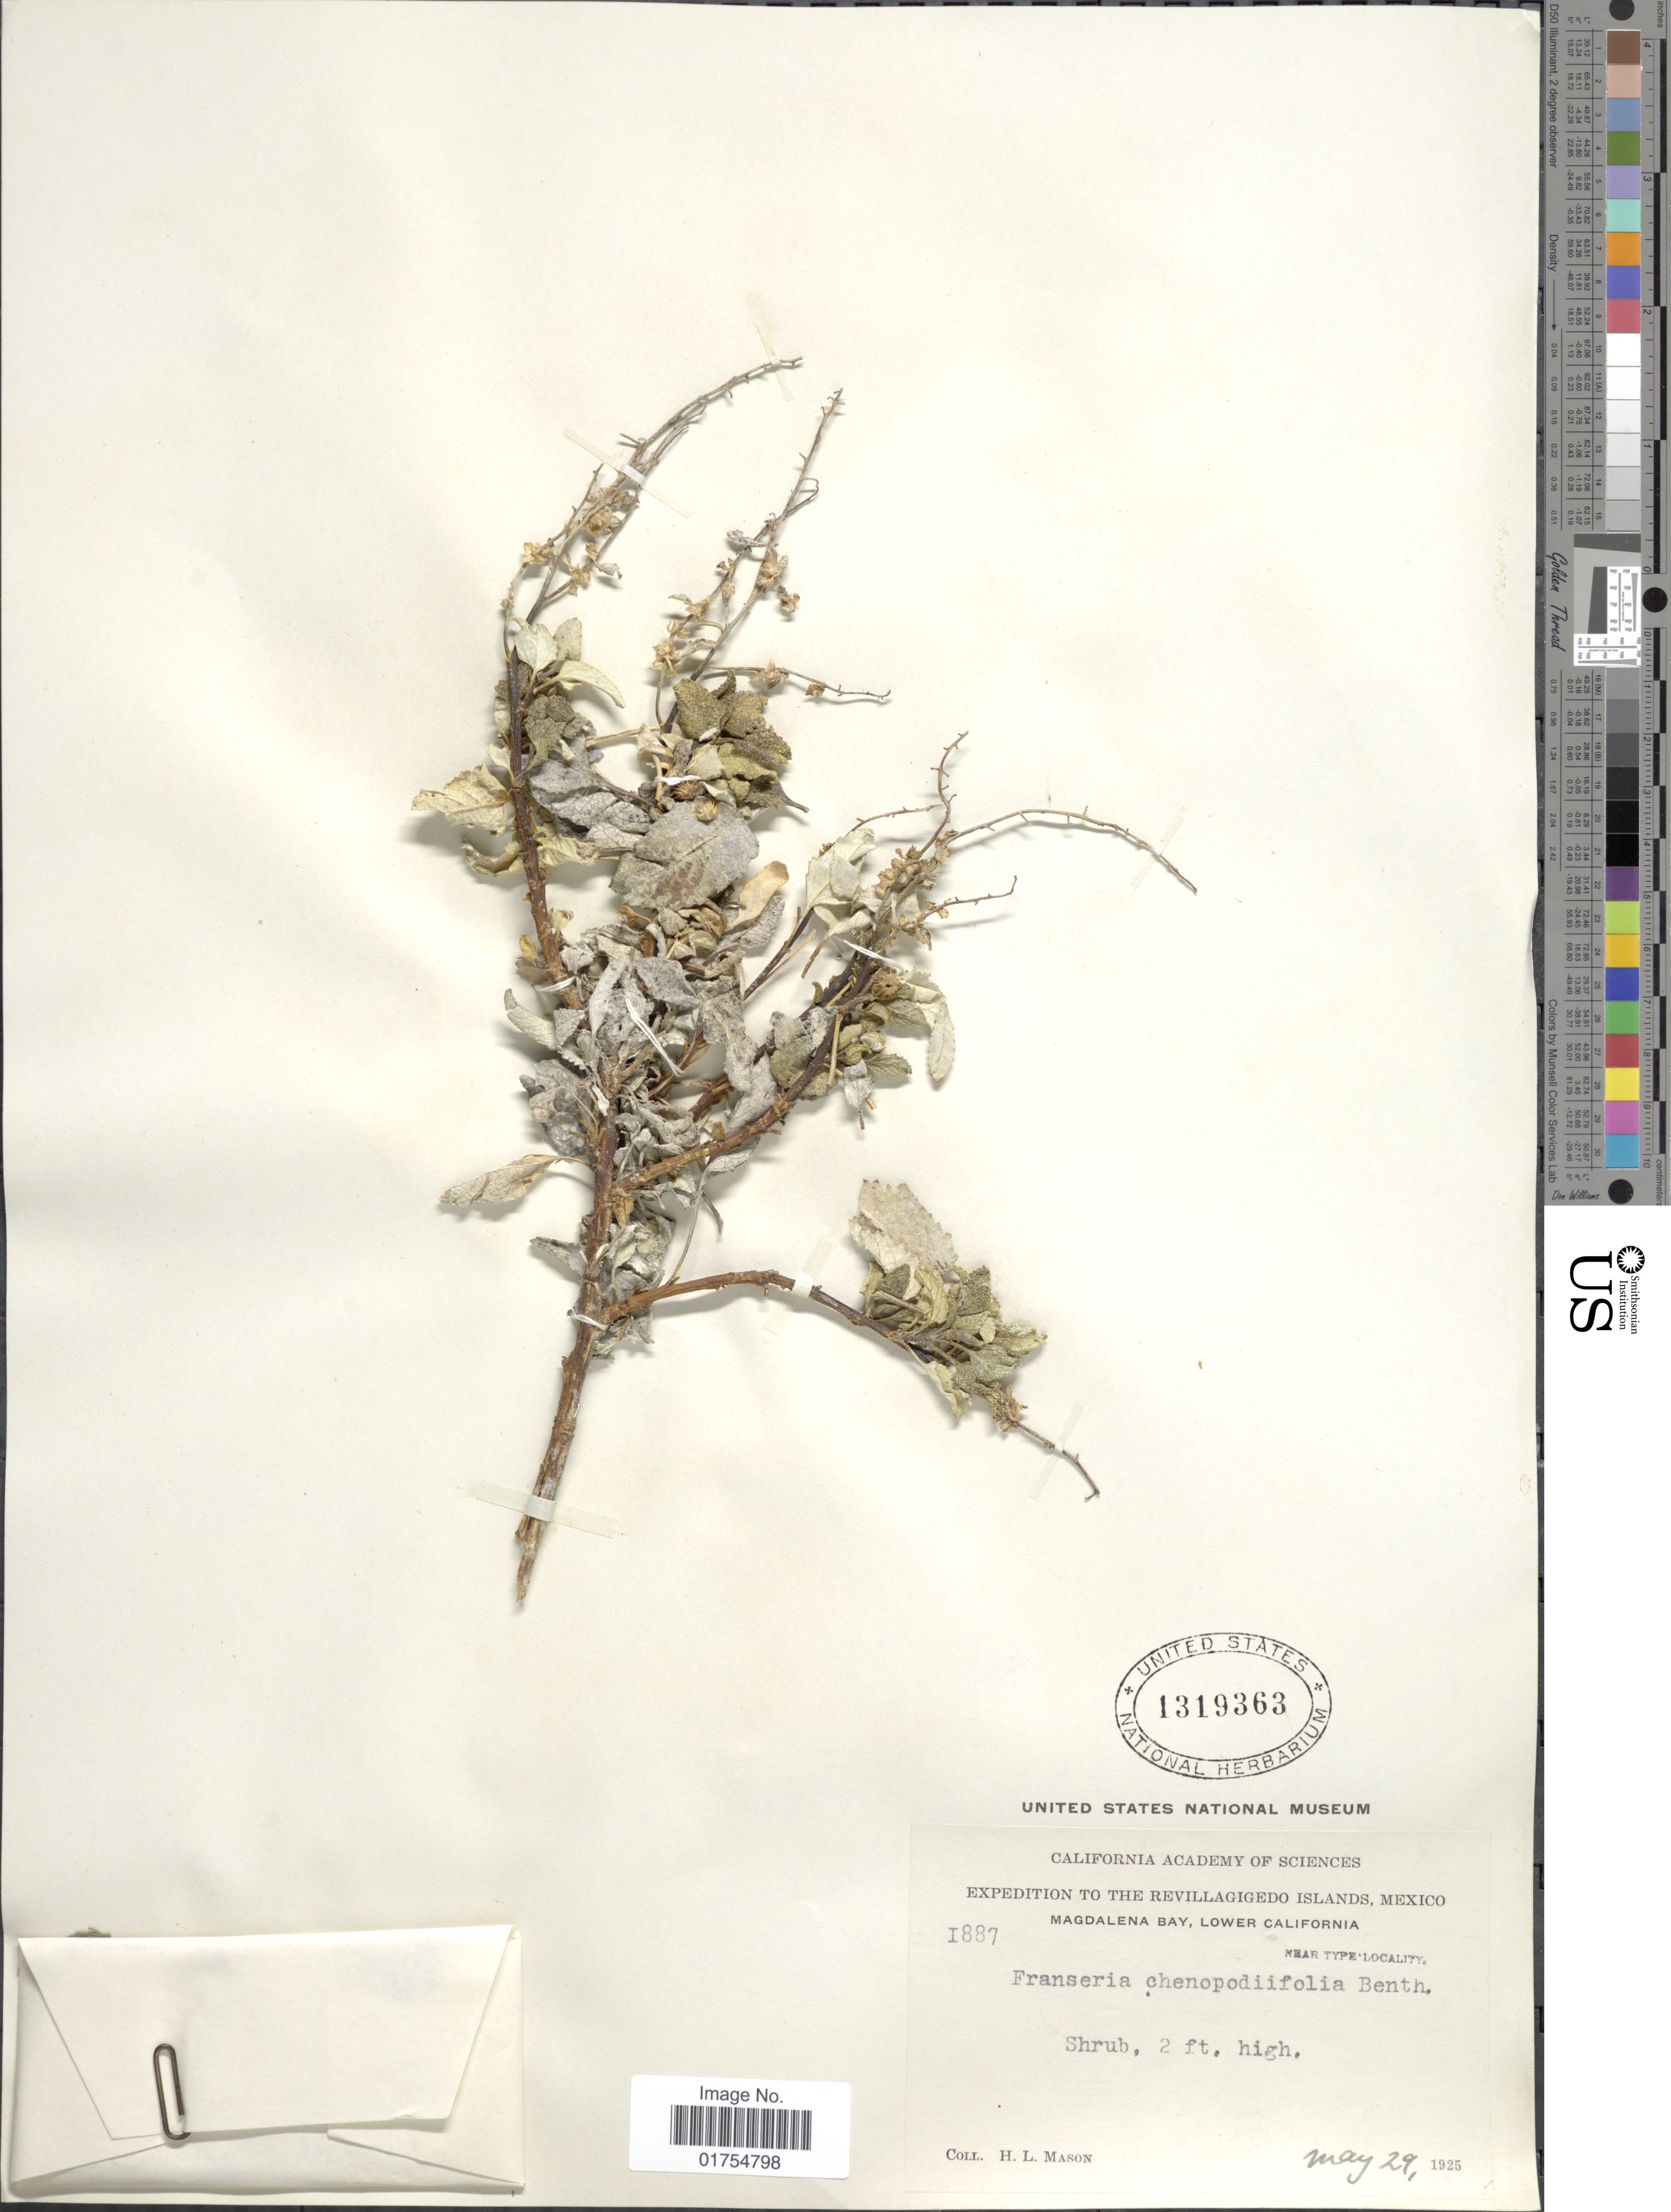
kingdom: Plantae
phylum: Tracheophyta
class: Magnoliopsida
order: Asterales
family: Asteraceae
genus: Franseria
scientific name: Franseria chenopodiifolia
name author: Benth.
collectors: H. L. Mason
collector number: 1887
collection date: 1925-05-29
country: Mexico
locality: Revillagigedo Islands. Magdalena Bay, Lower California.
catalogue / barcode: US 1319363